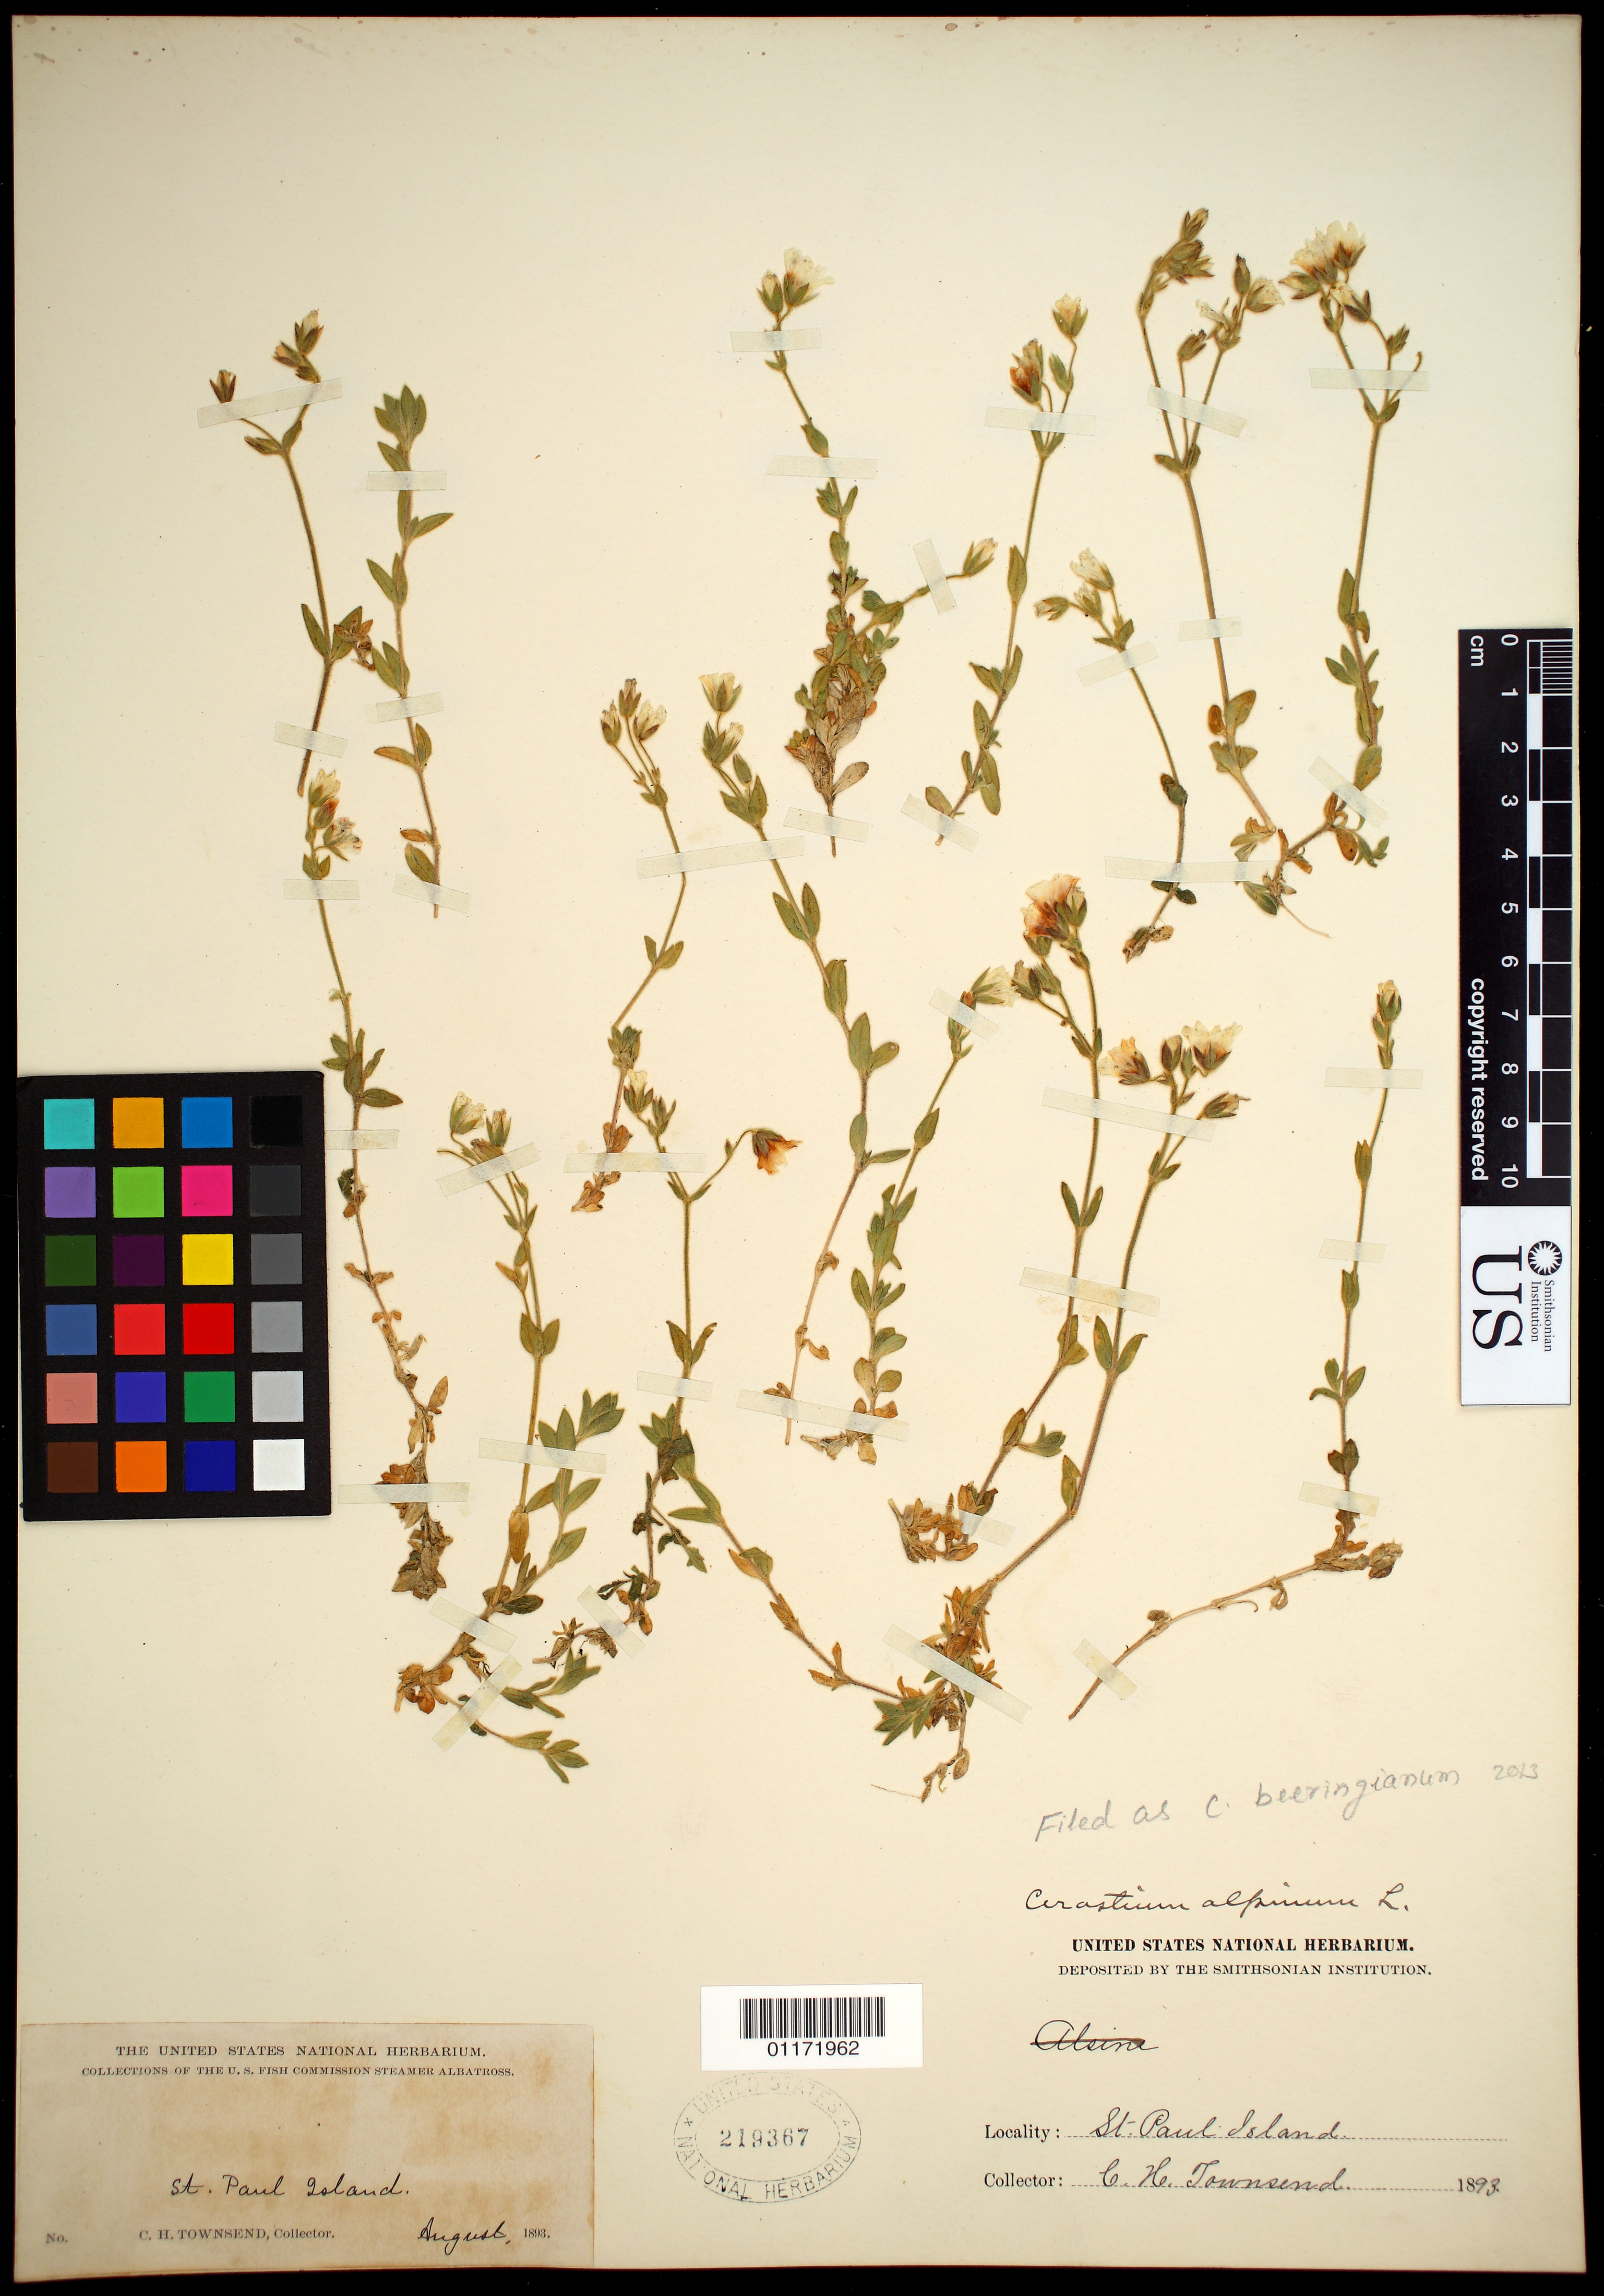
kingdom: Plantae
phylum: Tracheophyta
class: Magnoliopsida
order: Caryophyllales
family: Caryophyllaceae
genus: Cerastium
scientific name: Cerastium beeringianum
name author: Cham. & Schltdl.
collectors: C. H. Townsend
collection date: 1893-08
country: United States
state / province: Alaska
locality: St. Paul Island.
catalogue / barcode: US 219367